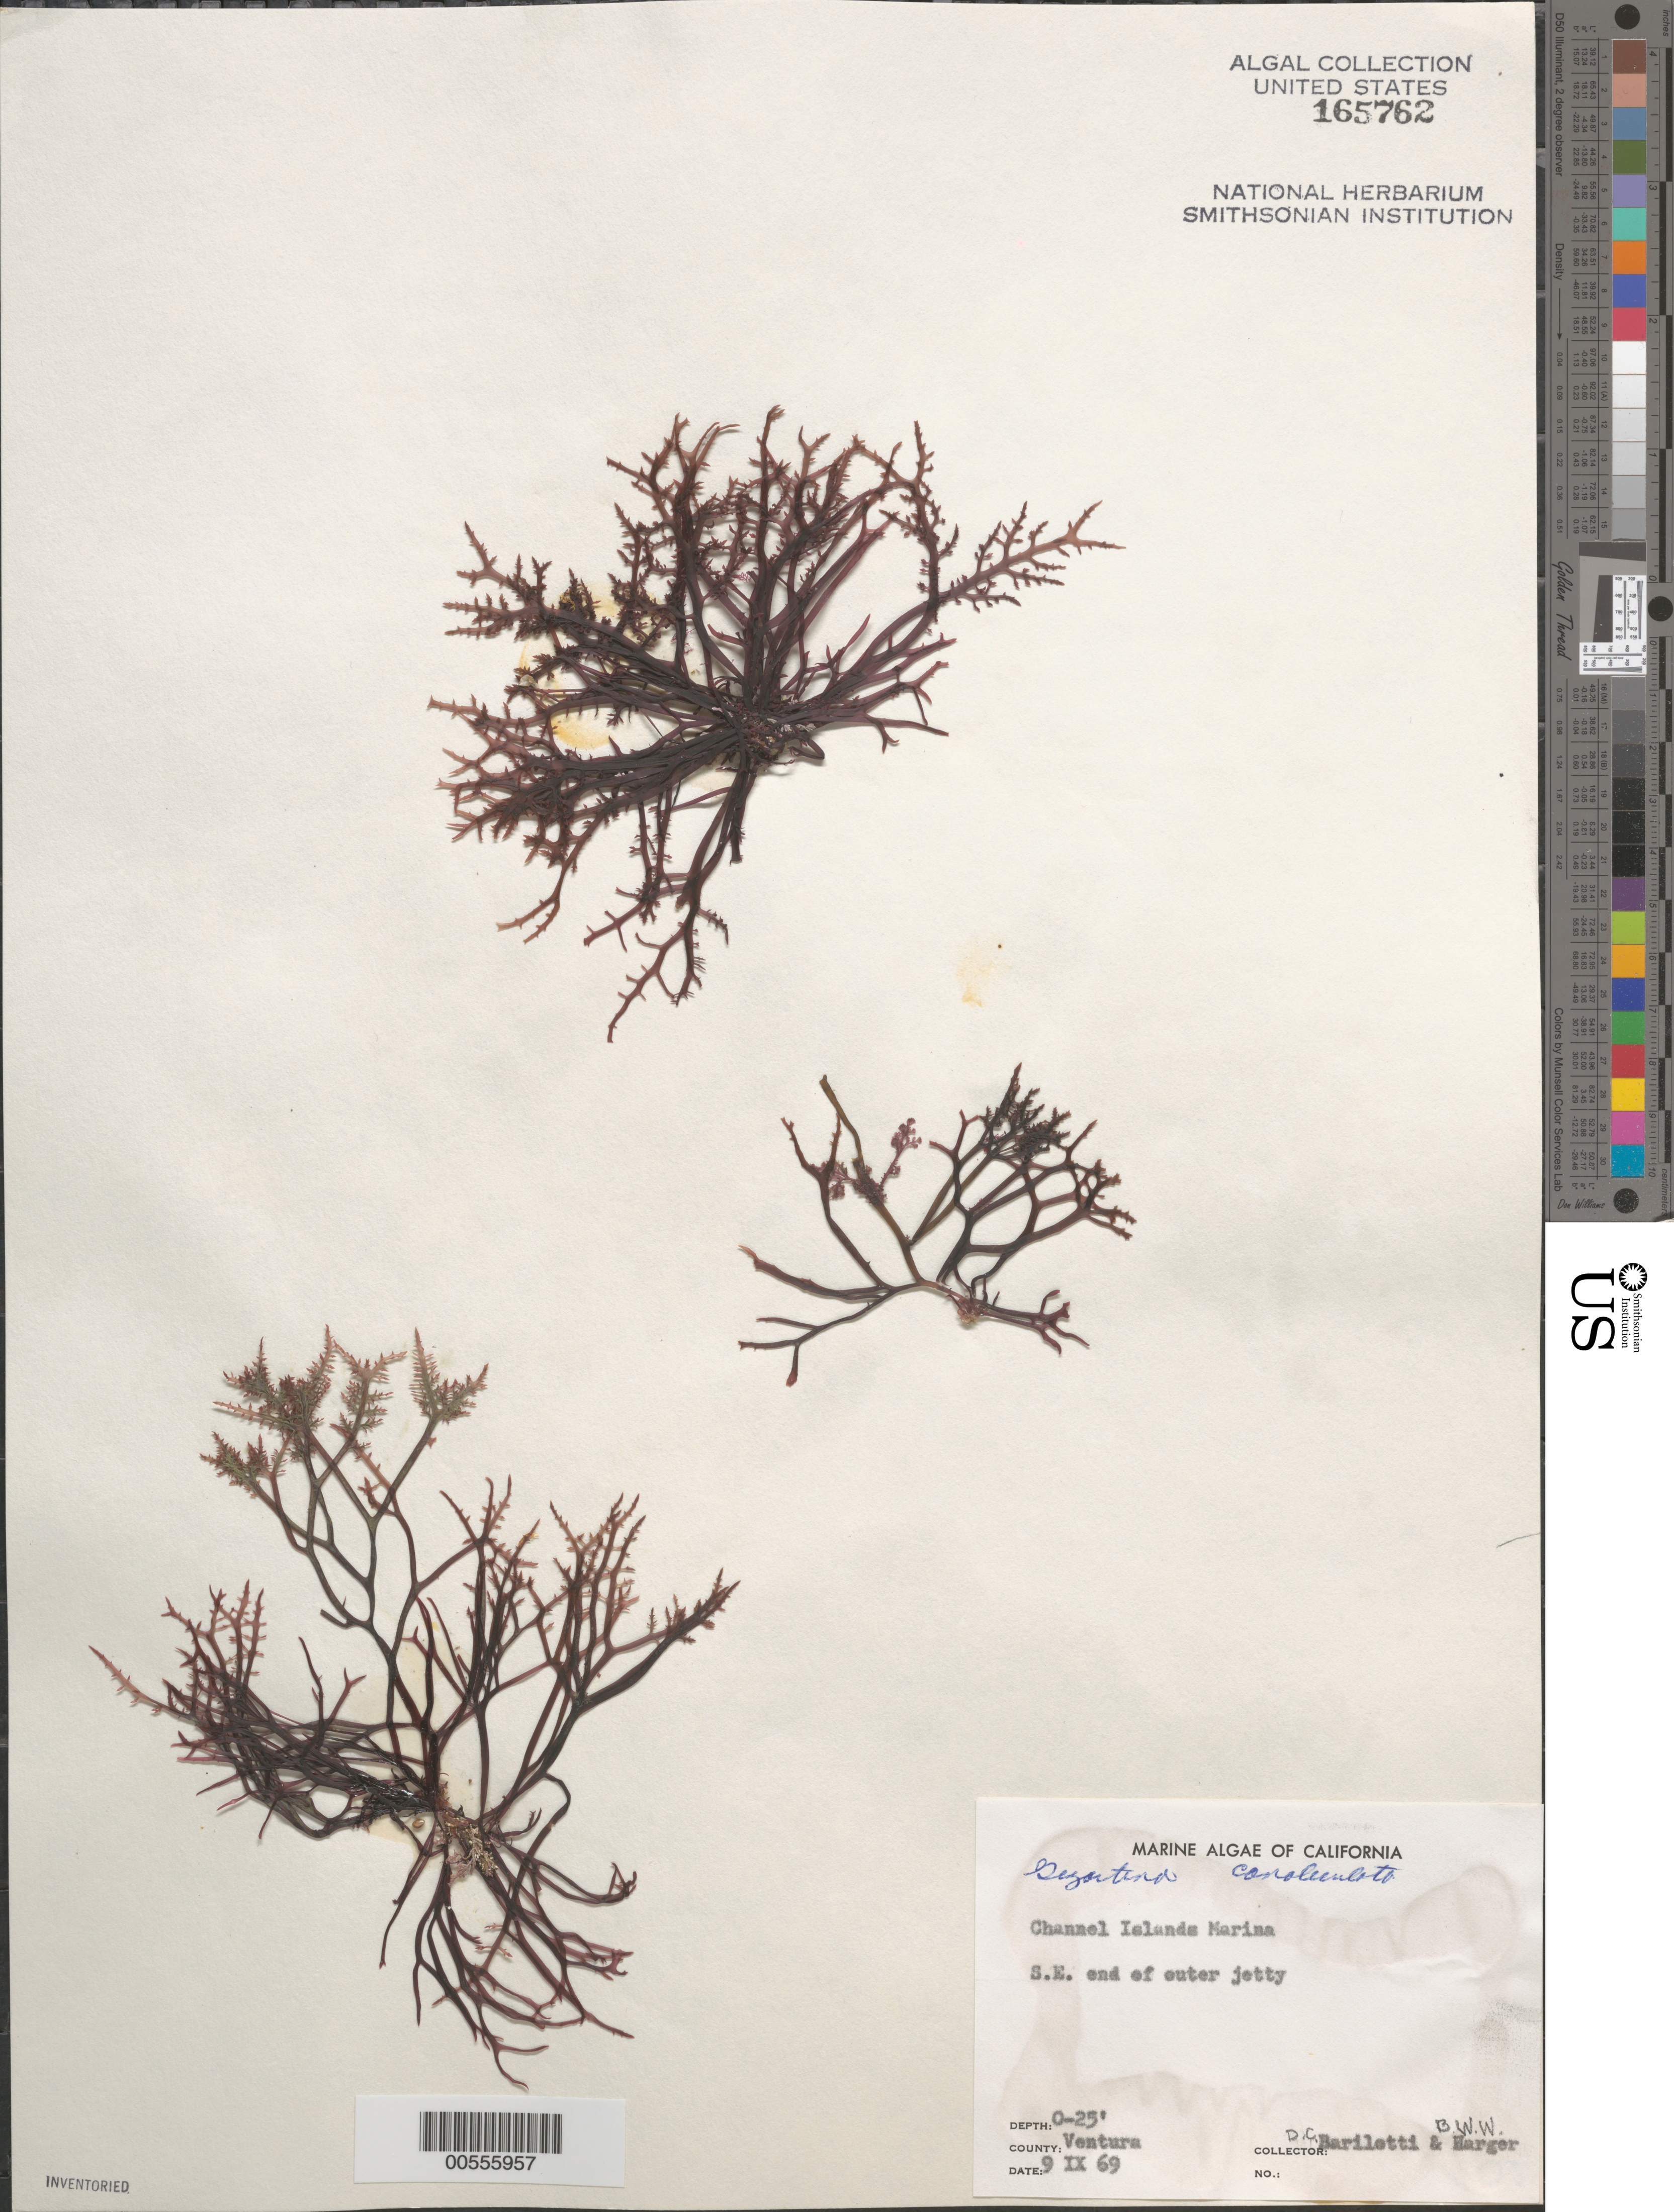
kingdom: Plantae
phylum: Rhodophyta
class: Florideophyceae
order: Gigartinales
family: Gigartinaceae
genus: Chondracanthus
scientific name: Chondracanthus canaliculatus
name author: (Harv.) Guiry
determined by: Algae name updating Project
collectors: D. C. Barilotti & B. W. Harger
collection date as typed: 09 Sep 1969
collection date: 1969-09-09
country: United States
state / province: California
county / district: Ventura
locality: Channel Islands Marina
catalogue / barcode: US 165762